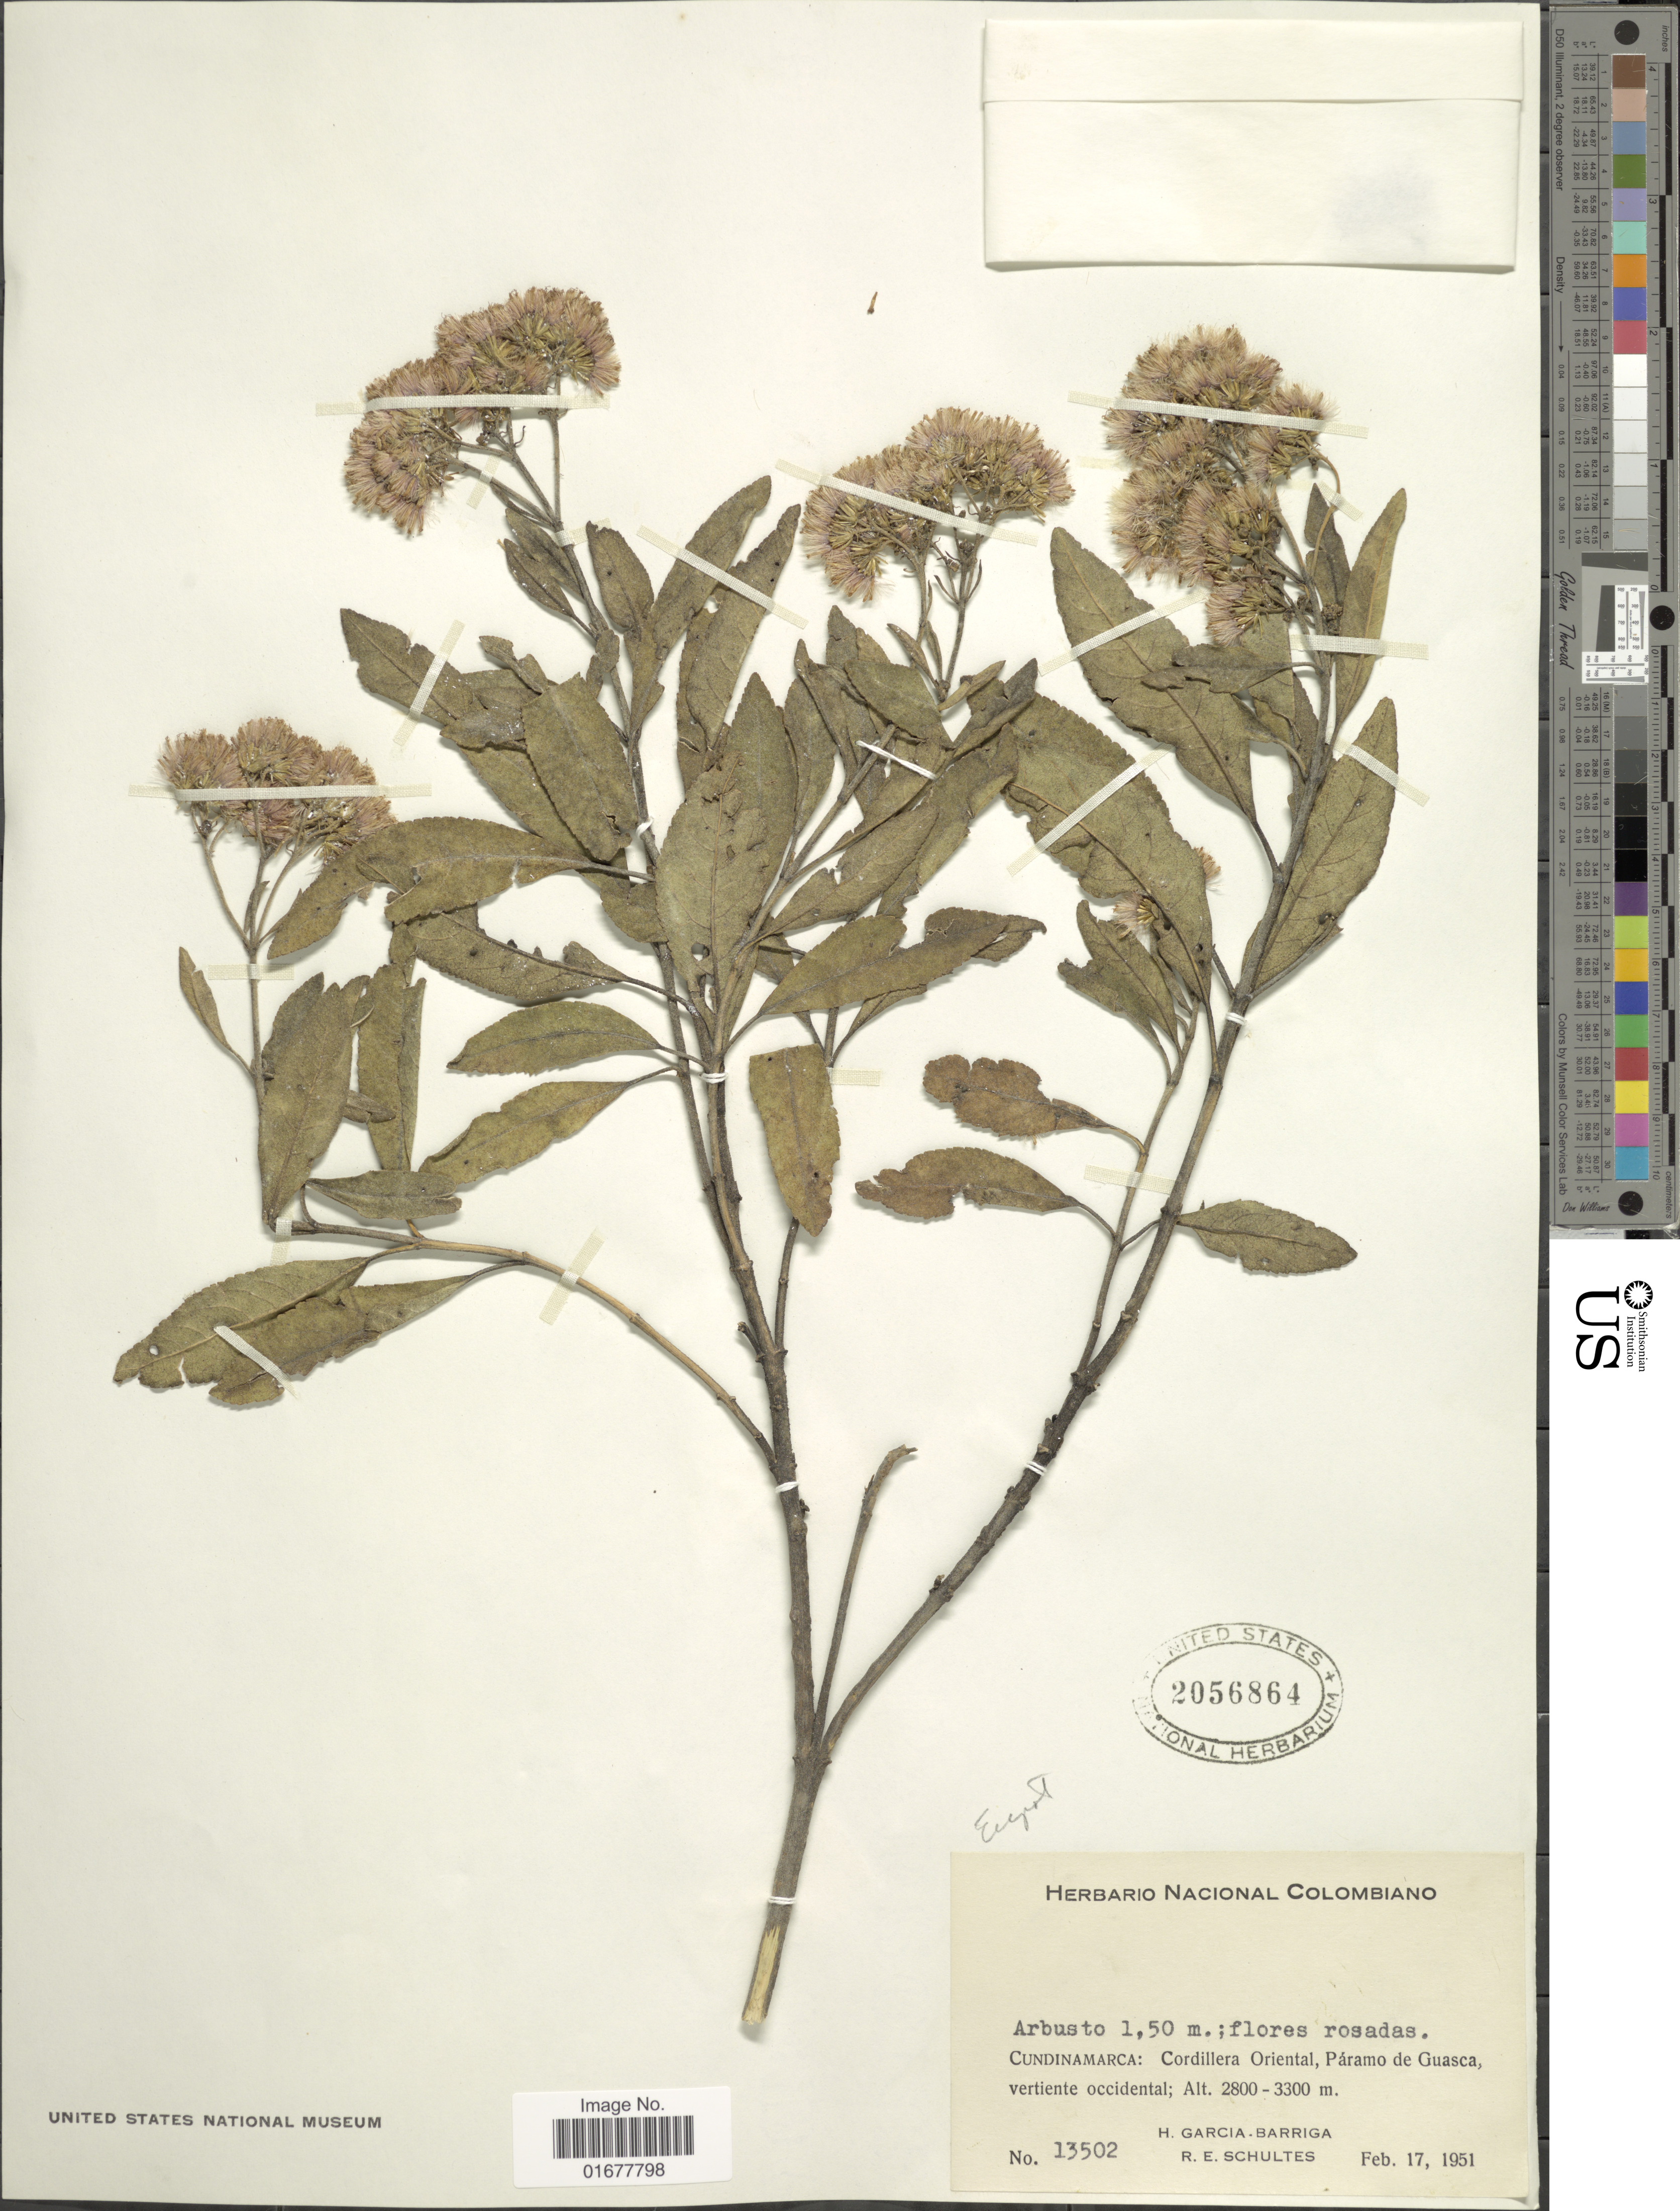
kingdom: Plantae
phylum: Tracheophyta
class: Magnoliopsida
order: Asterales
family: Asteraceae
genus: Ageratina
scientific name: Ageratina glyptophlebia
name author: (B.L. Rob.) R.M. King & H. Rob.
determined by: Ávila, F. A.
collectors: H. García Barriga & R. E. Schultes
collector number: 13502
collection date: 1951-02-17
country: Colombia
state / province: Cundinamarca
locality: Cordillera Oriental, Paramo de Guasca, vertiente occidental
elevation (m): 2800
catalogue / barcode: US 2056864